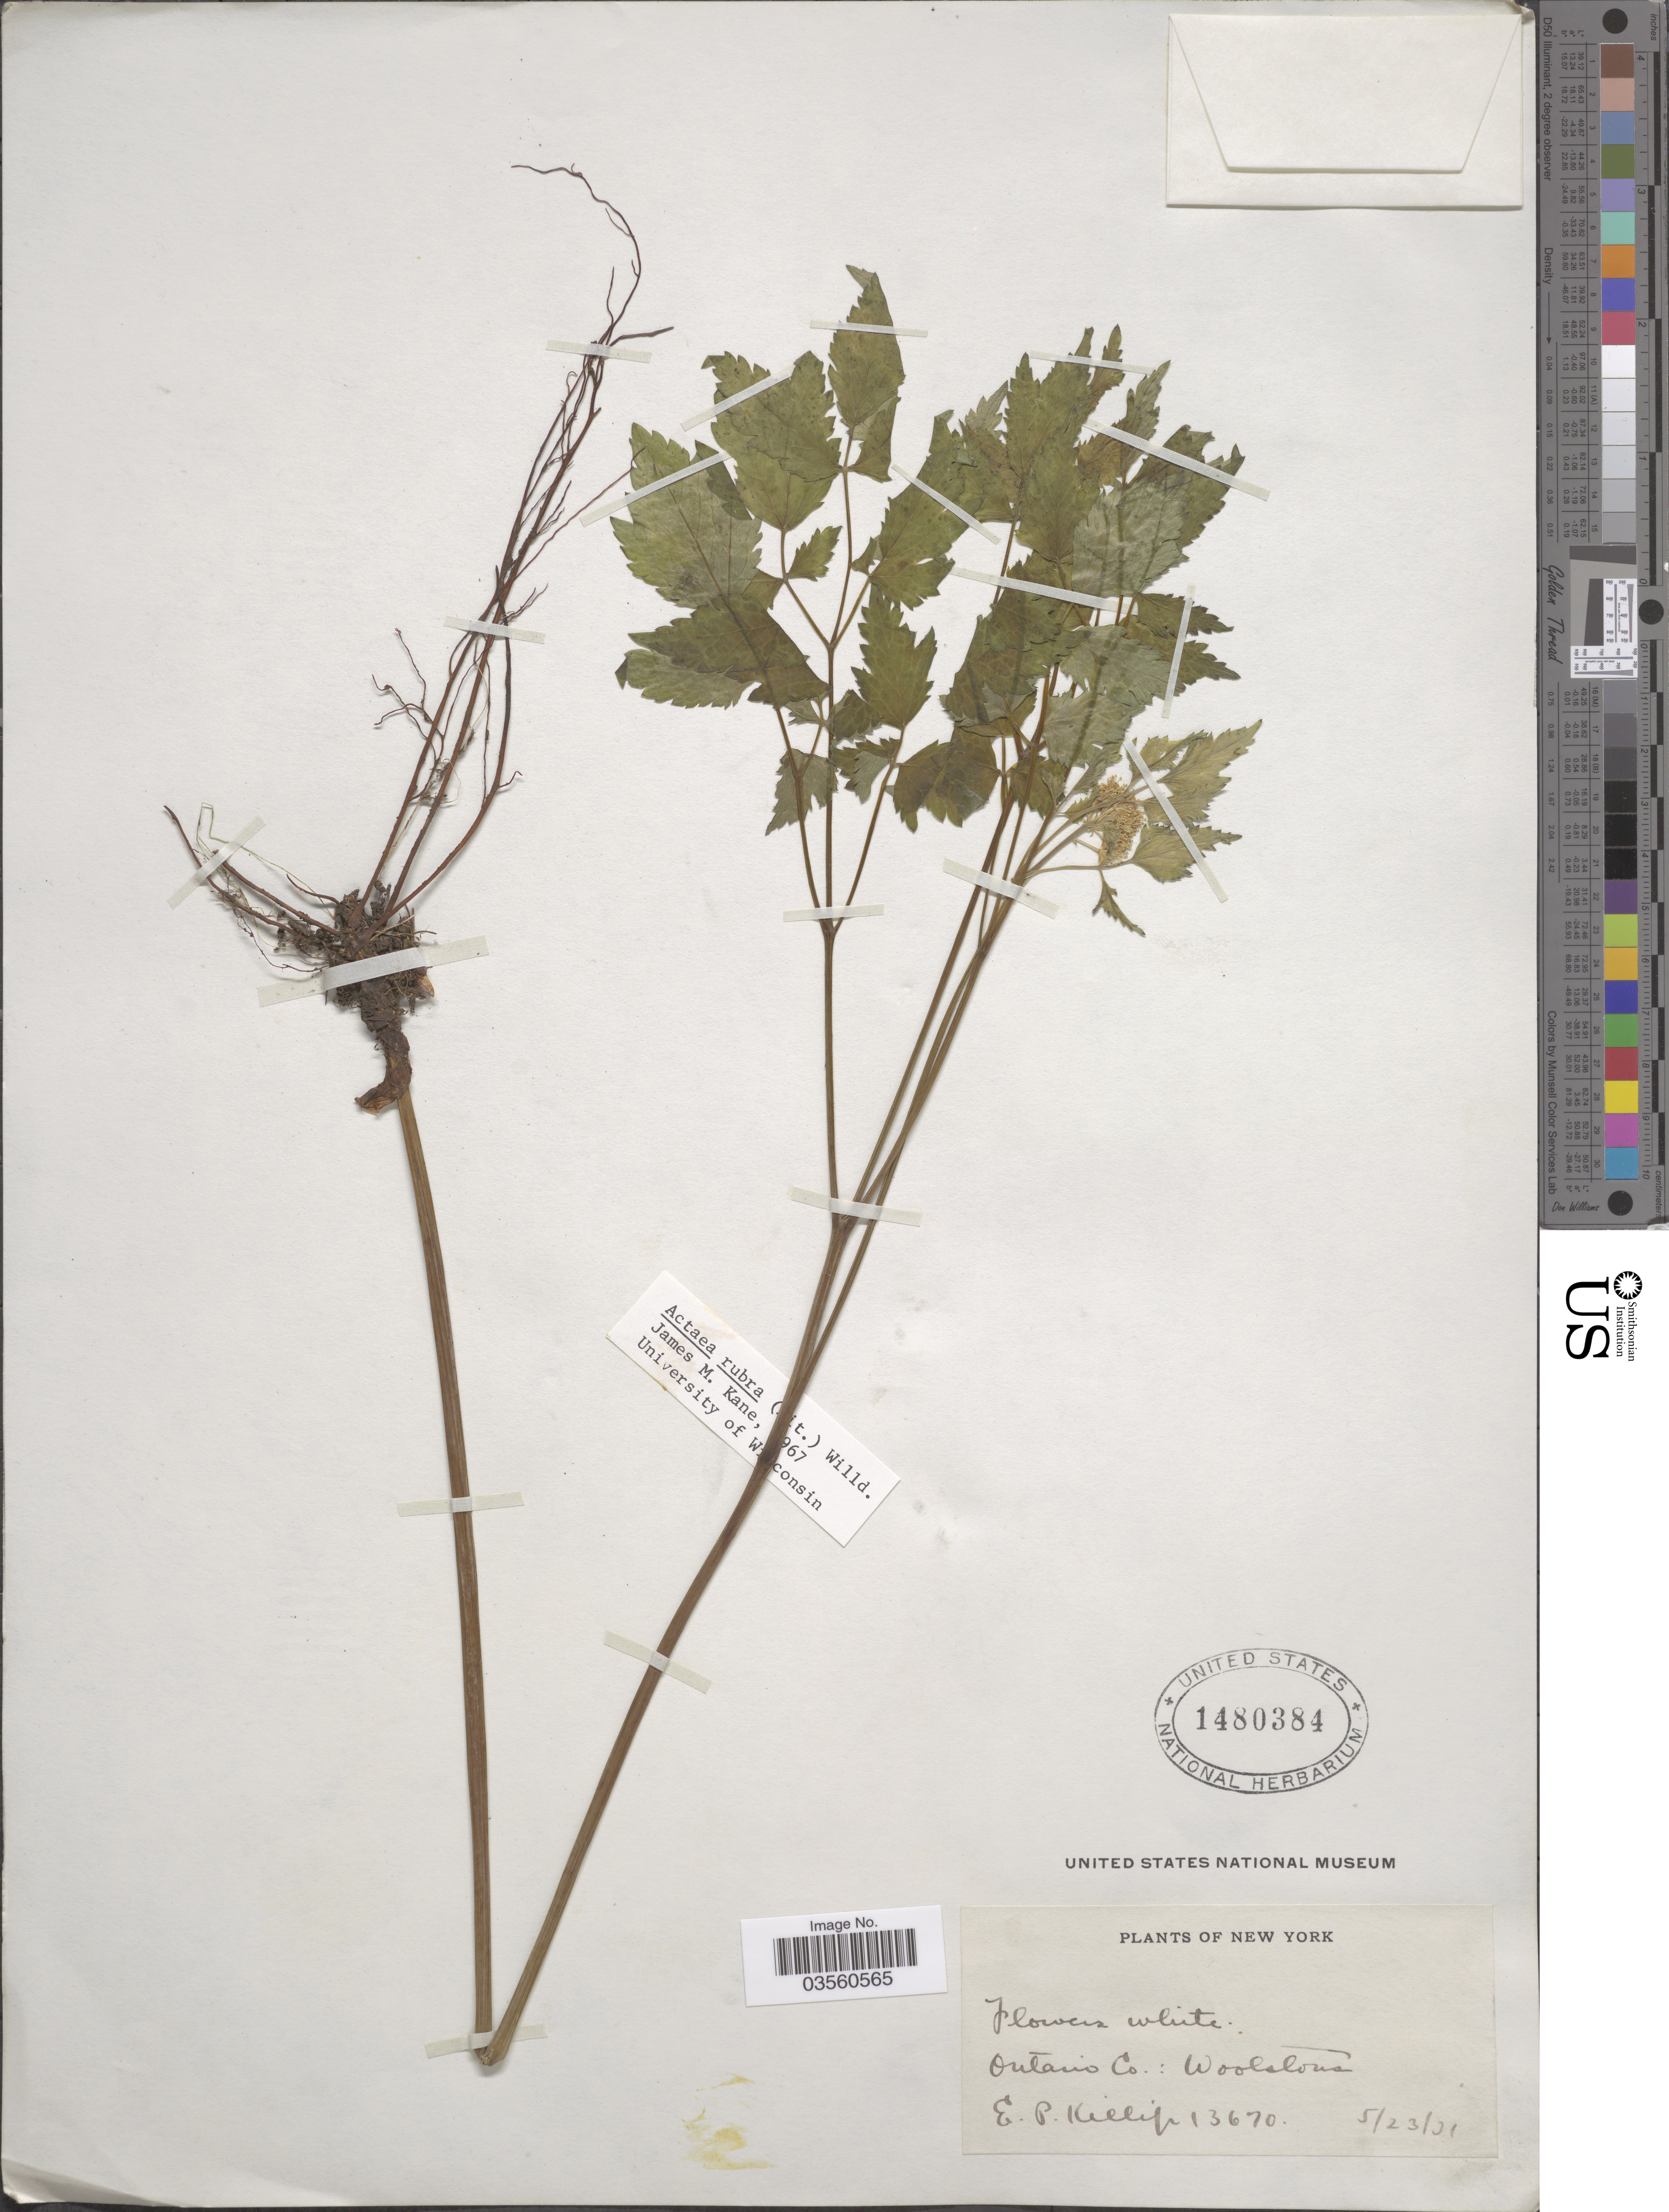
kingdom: Plantae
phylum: Tracheophyta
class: Magnoliopsida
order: Ranunculales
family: Ranunculaceae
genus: Actaea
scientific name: Actaea rubra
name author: (Aiton) Willd.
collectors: E. P. Killip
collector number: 13670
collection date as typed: Transcribed d/m/y: 23/5/31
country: United States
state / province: New York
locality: Ontario Co.: Woolstons.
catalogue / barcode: US 1480384